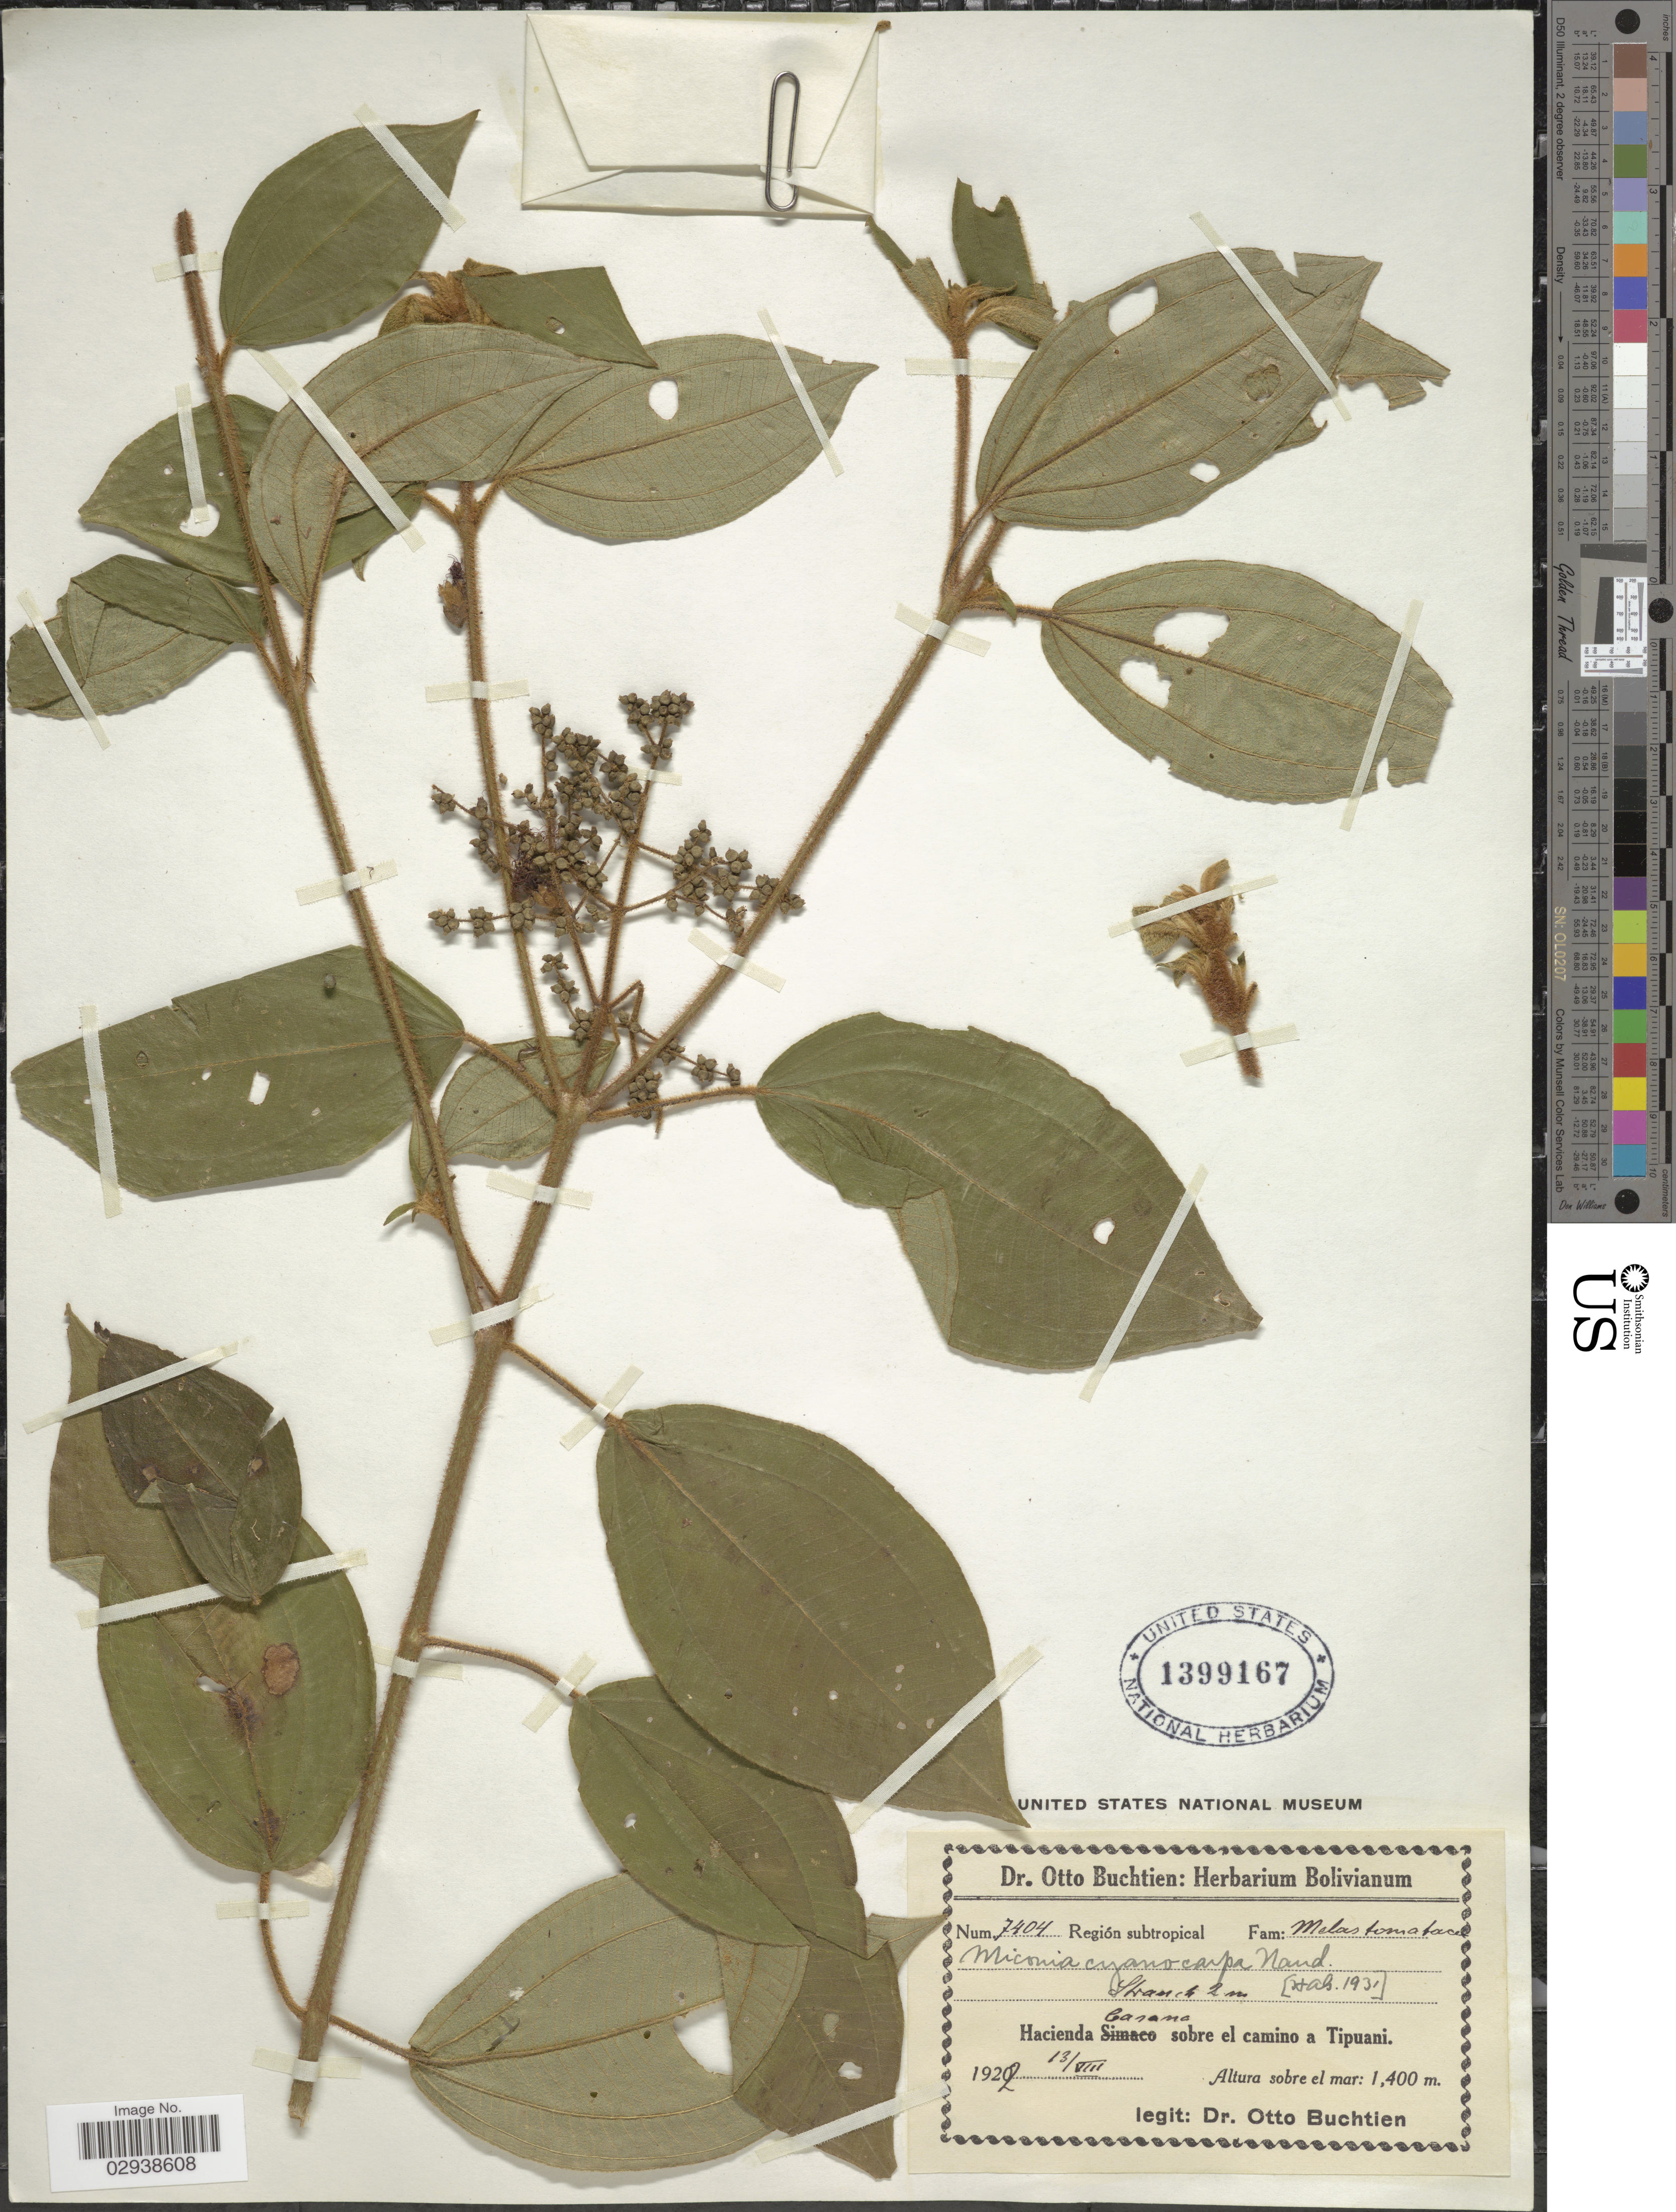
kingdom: Plantae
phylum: Tracheophyta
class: Magnoliopsida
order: Myrtales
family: Melastomataceae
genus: Miconia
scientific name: Miconia cyanocarpa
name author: Naudin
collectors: O. Buchtien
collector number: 7404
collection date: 1922-08-13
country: Bolivia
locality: Hacienda Carana sobre el camino a Tipuani.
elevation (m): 1400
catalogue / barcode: US 1399167